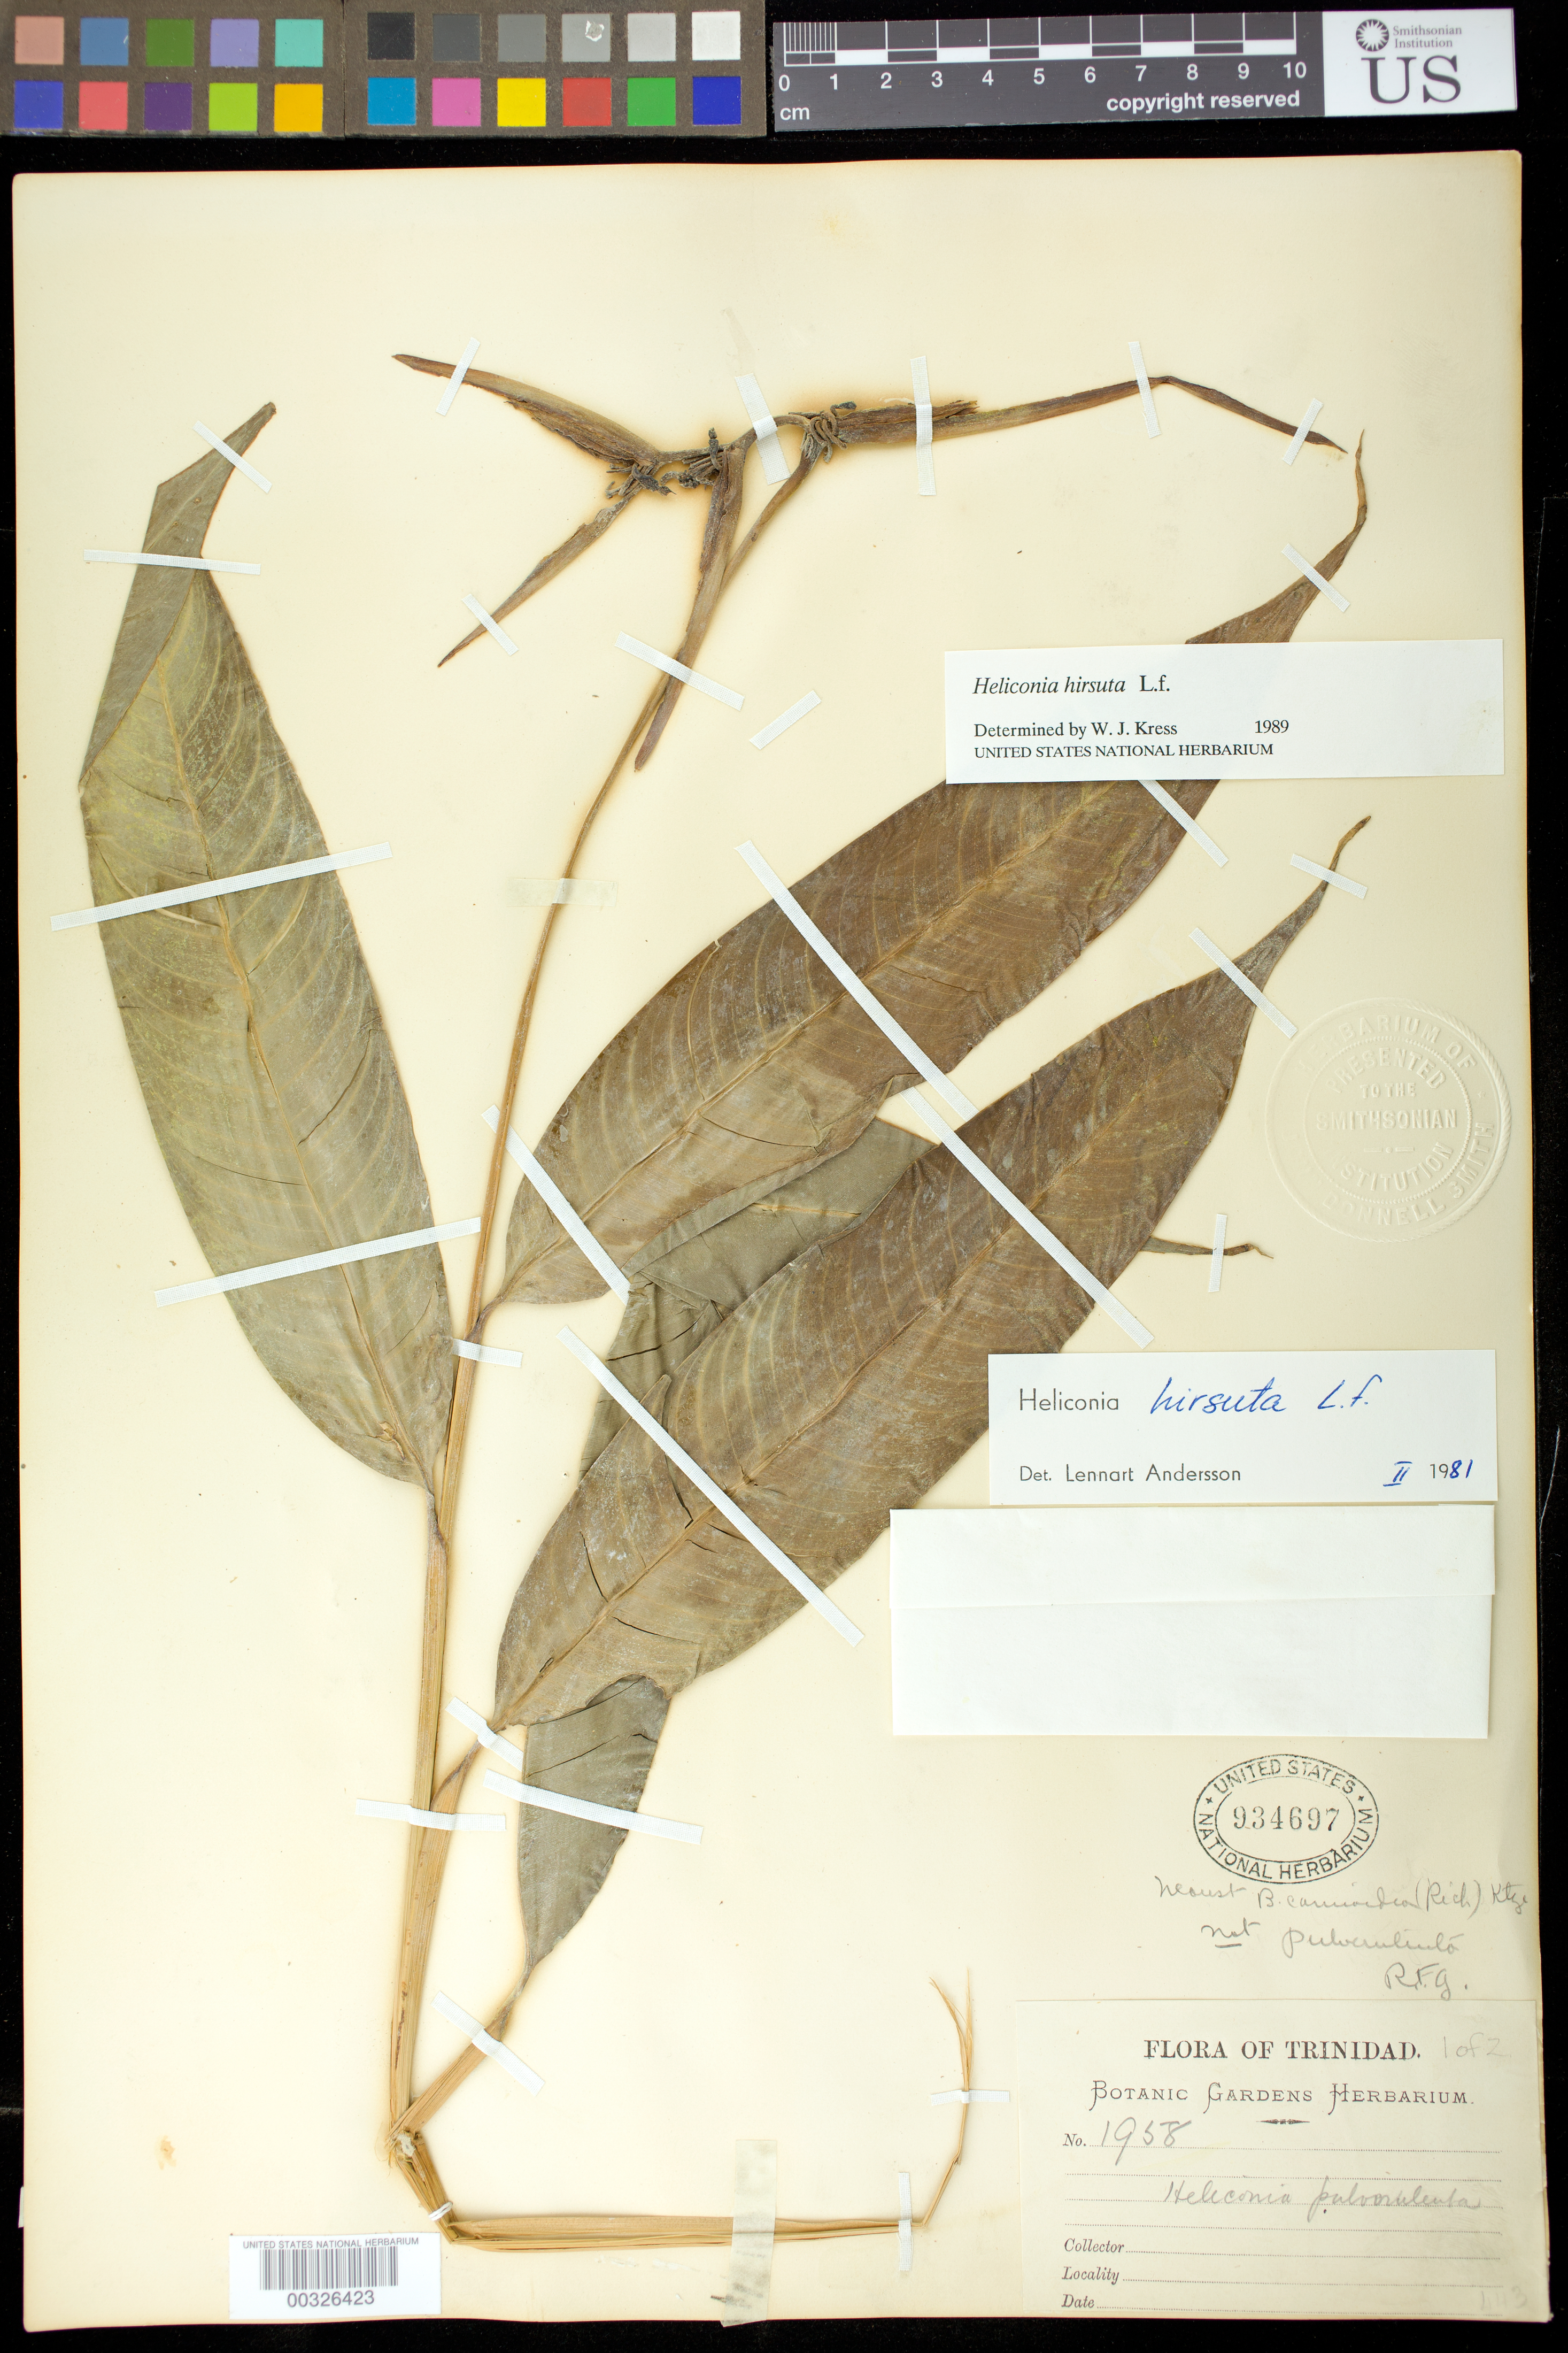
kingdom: Plantae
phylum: Tracheophyta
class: Liliopsida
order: Zingiberales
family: Heliconiaceae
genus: Heliconia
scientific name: Heliconia hirsuta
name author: L. f.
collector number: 1958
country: Trinidad and Tobago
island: Trinidad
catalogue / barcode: US 934697